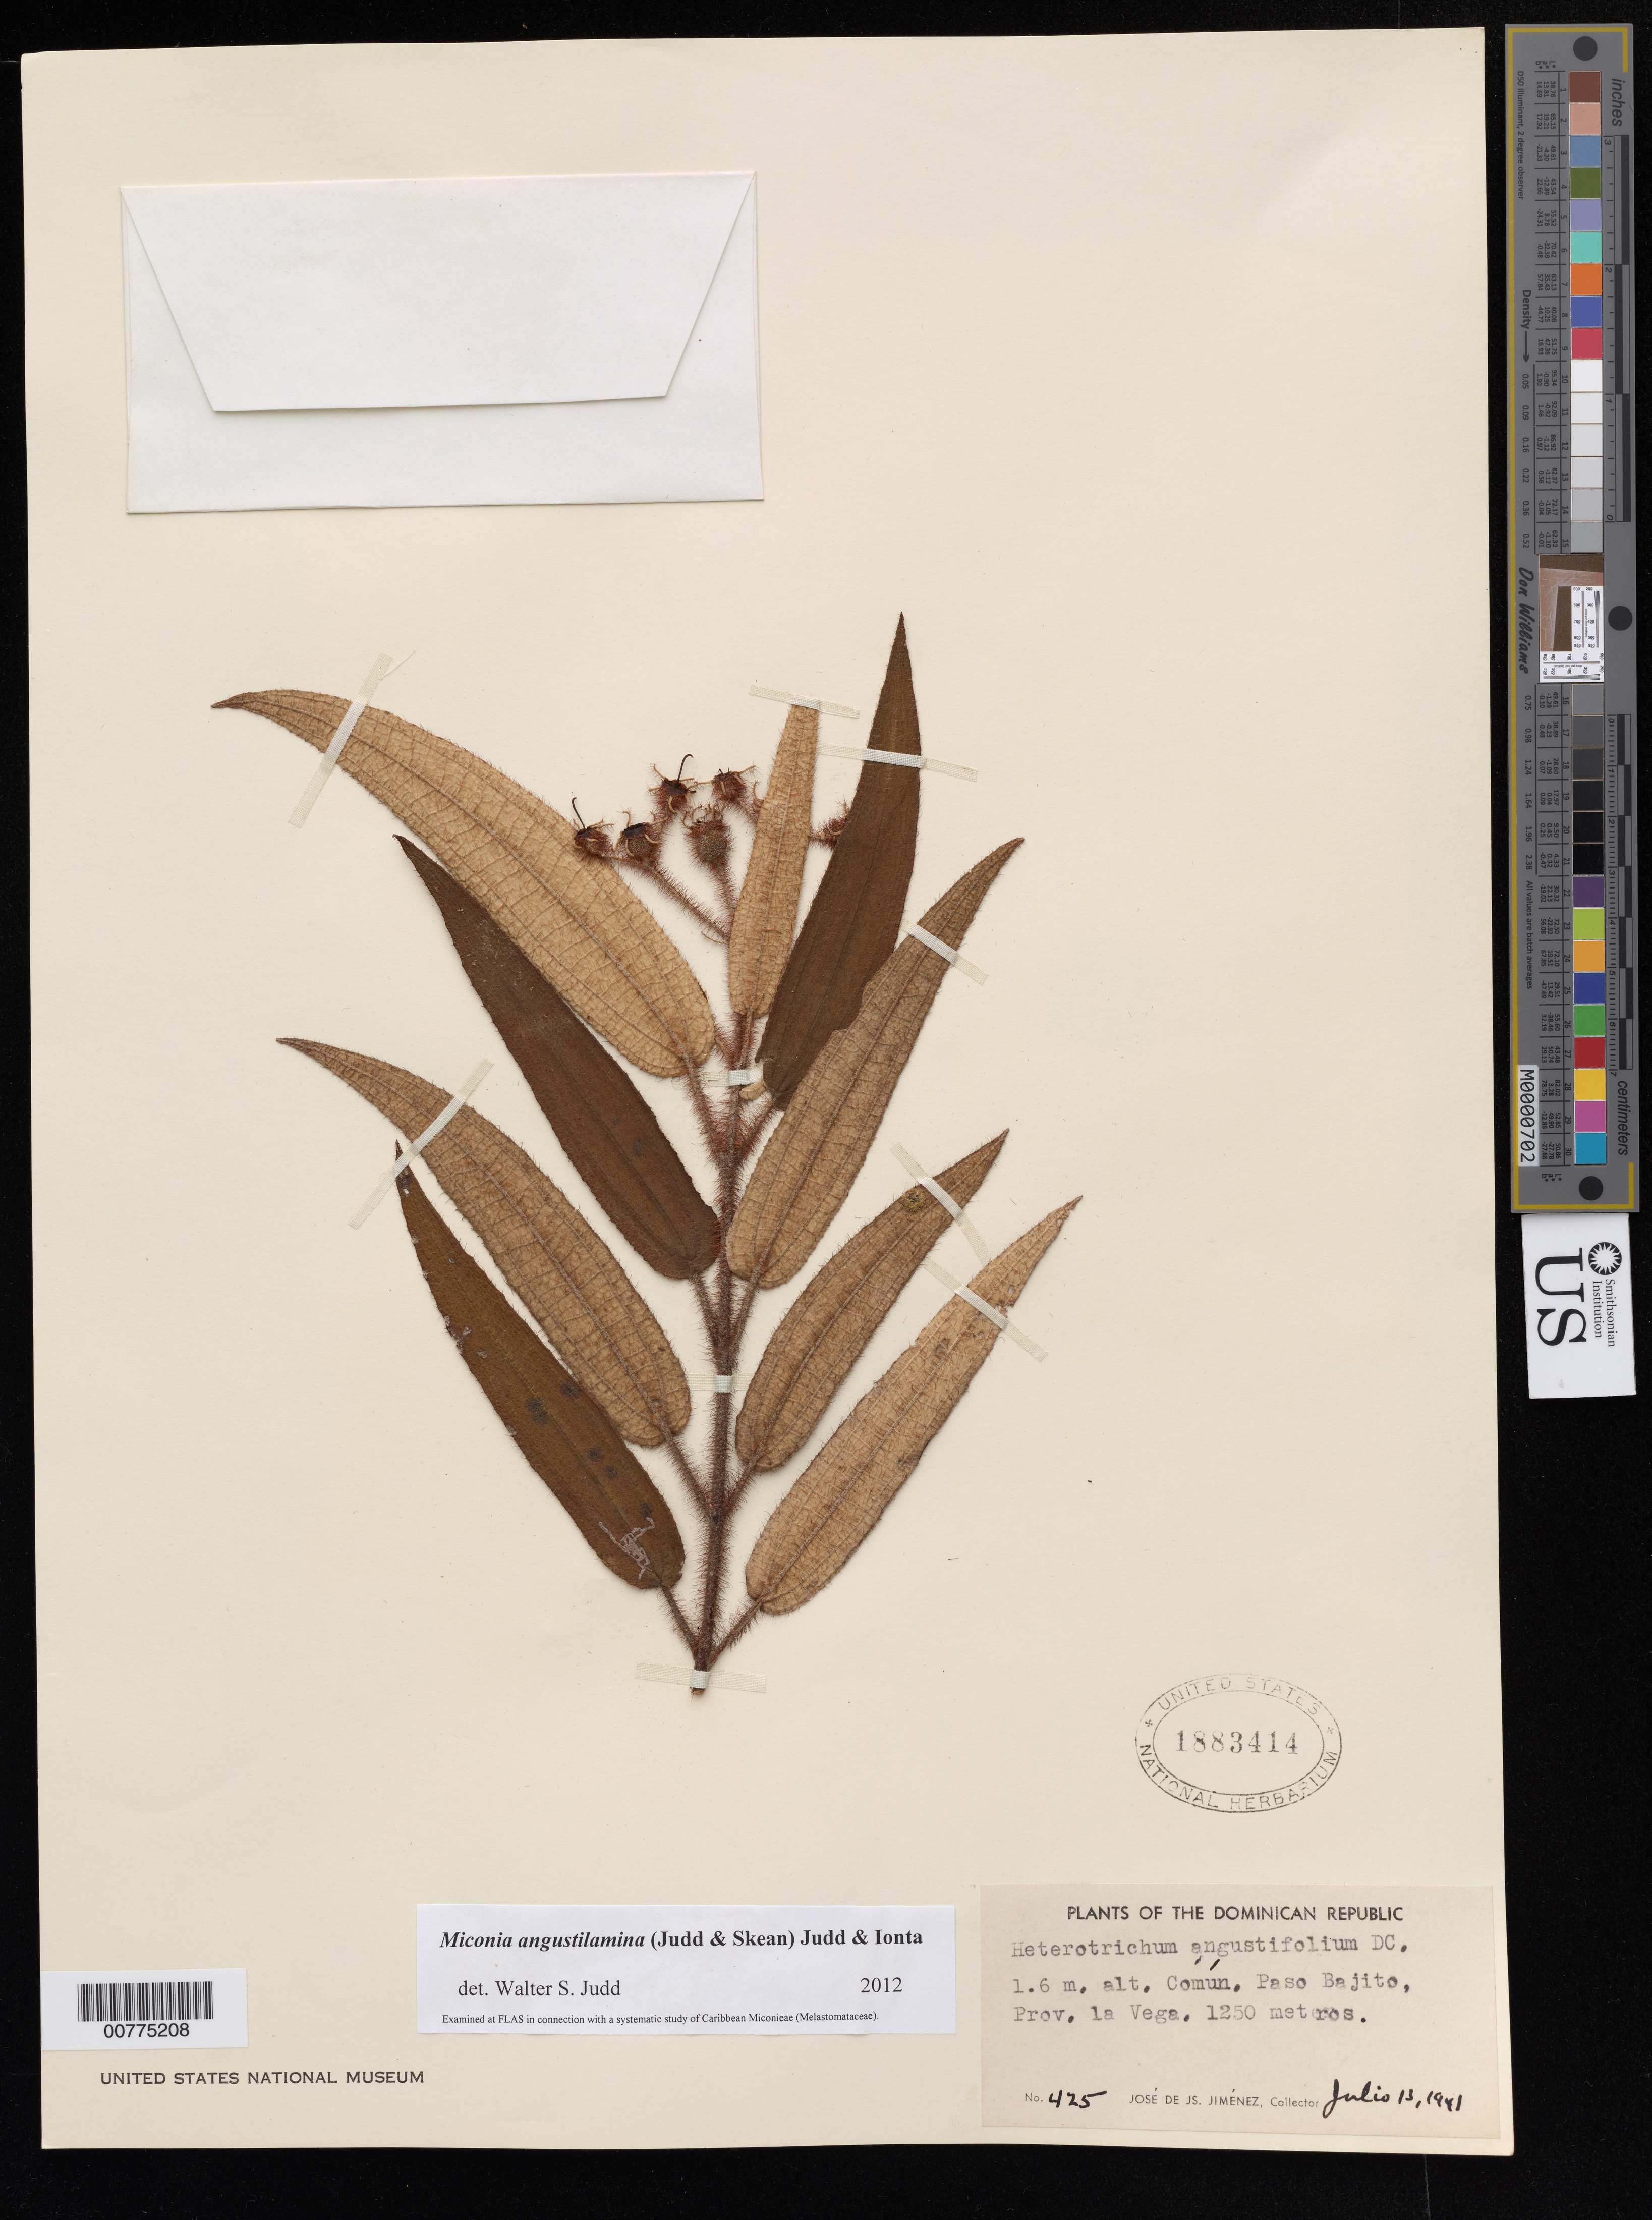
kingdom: Plantae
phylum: Tracheophyta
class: Magnoliopsida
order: Myrtales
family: Melastomataceae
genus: Miconia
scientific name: Miconia angustilamina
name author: (Judd & Skean) Judd & Ionta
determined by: Judd, Walter S.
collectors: J. J. Jiménez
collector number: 425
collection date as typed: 13 Jul 1941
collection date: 1941-07-13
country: Dominican Republic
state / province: La Vega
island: Hispaniola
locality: Paso Bajito.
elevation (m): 1250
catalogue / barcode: US 1883414